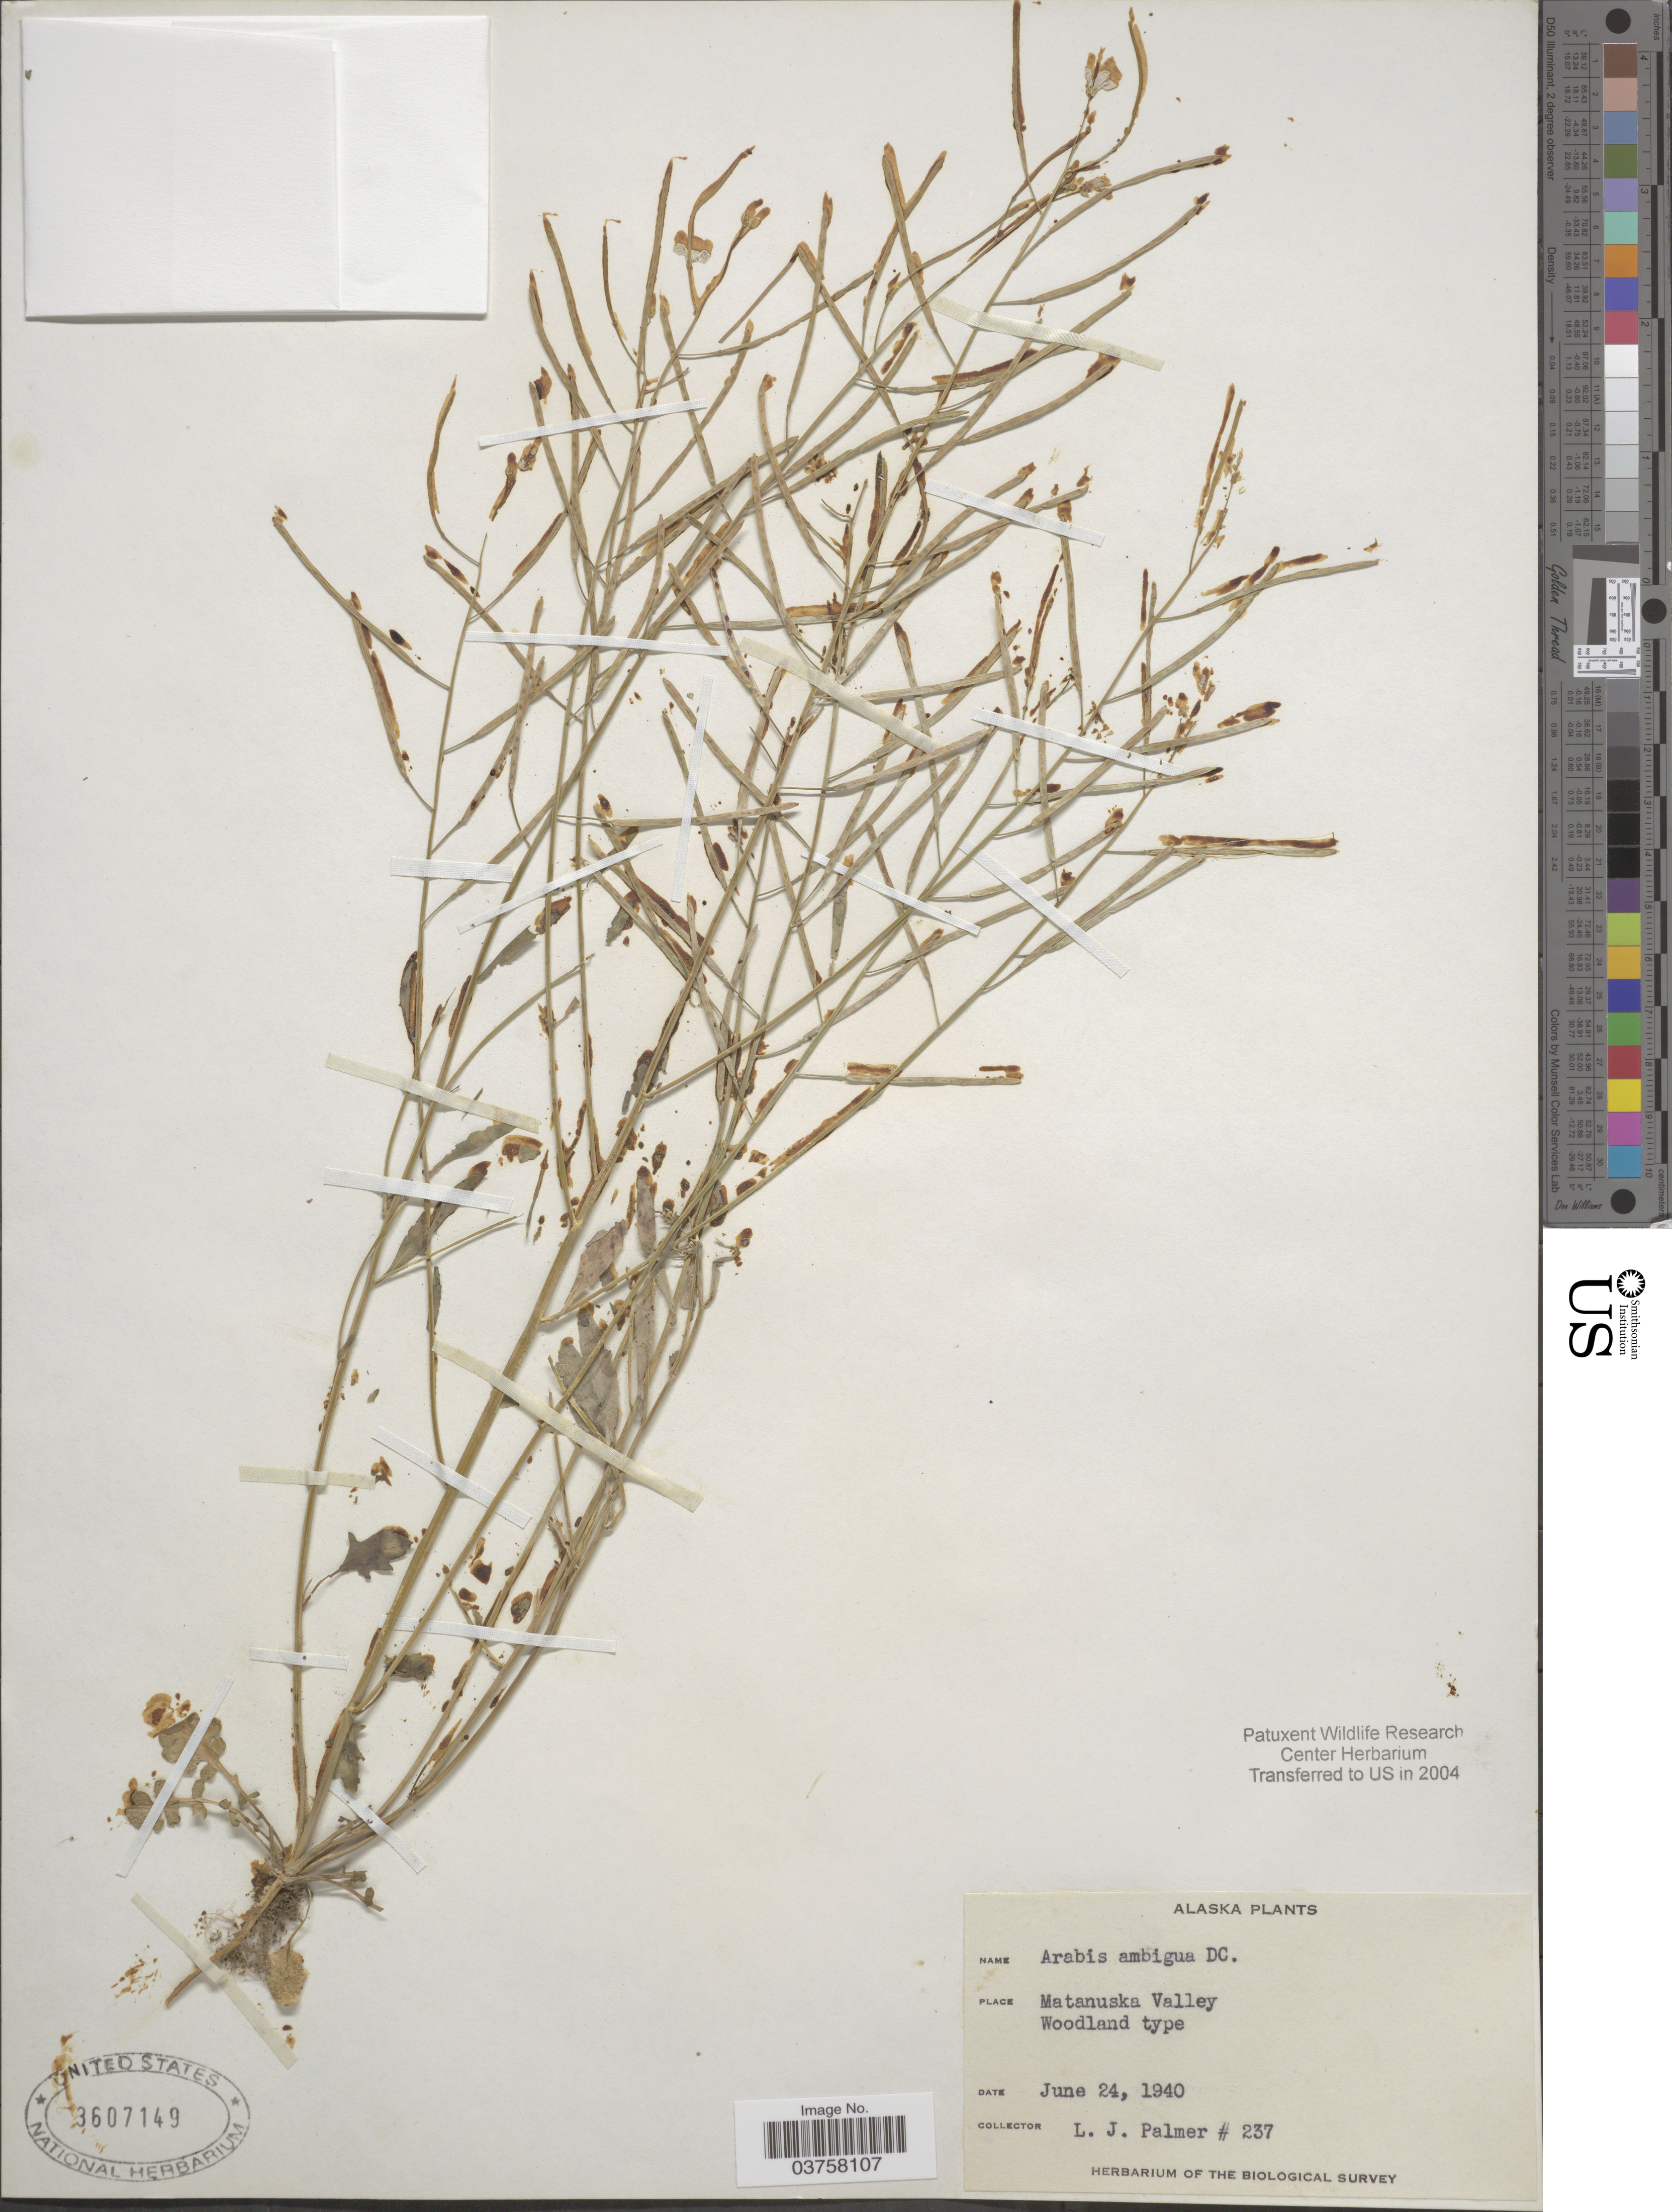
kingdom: Plantae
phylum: Tracheophyta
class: Magnoliopsida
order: Brassicales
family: Brassicaceae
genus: Arabis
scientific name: Arabis lyrata var. kamchatica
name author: Fisch. ex DC.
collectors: L. J. Palmer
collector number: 237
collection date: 1940-06-24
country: United States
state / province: Alaska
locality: Matanuska Valley. Woodland type.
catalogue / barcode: US 3607149